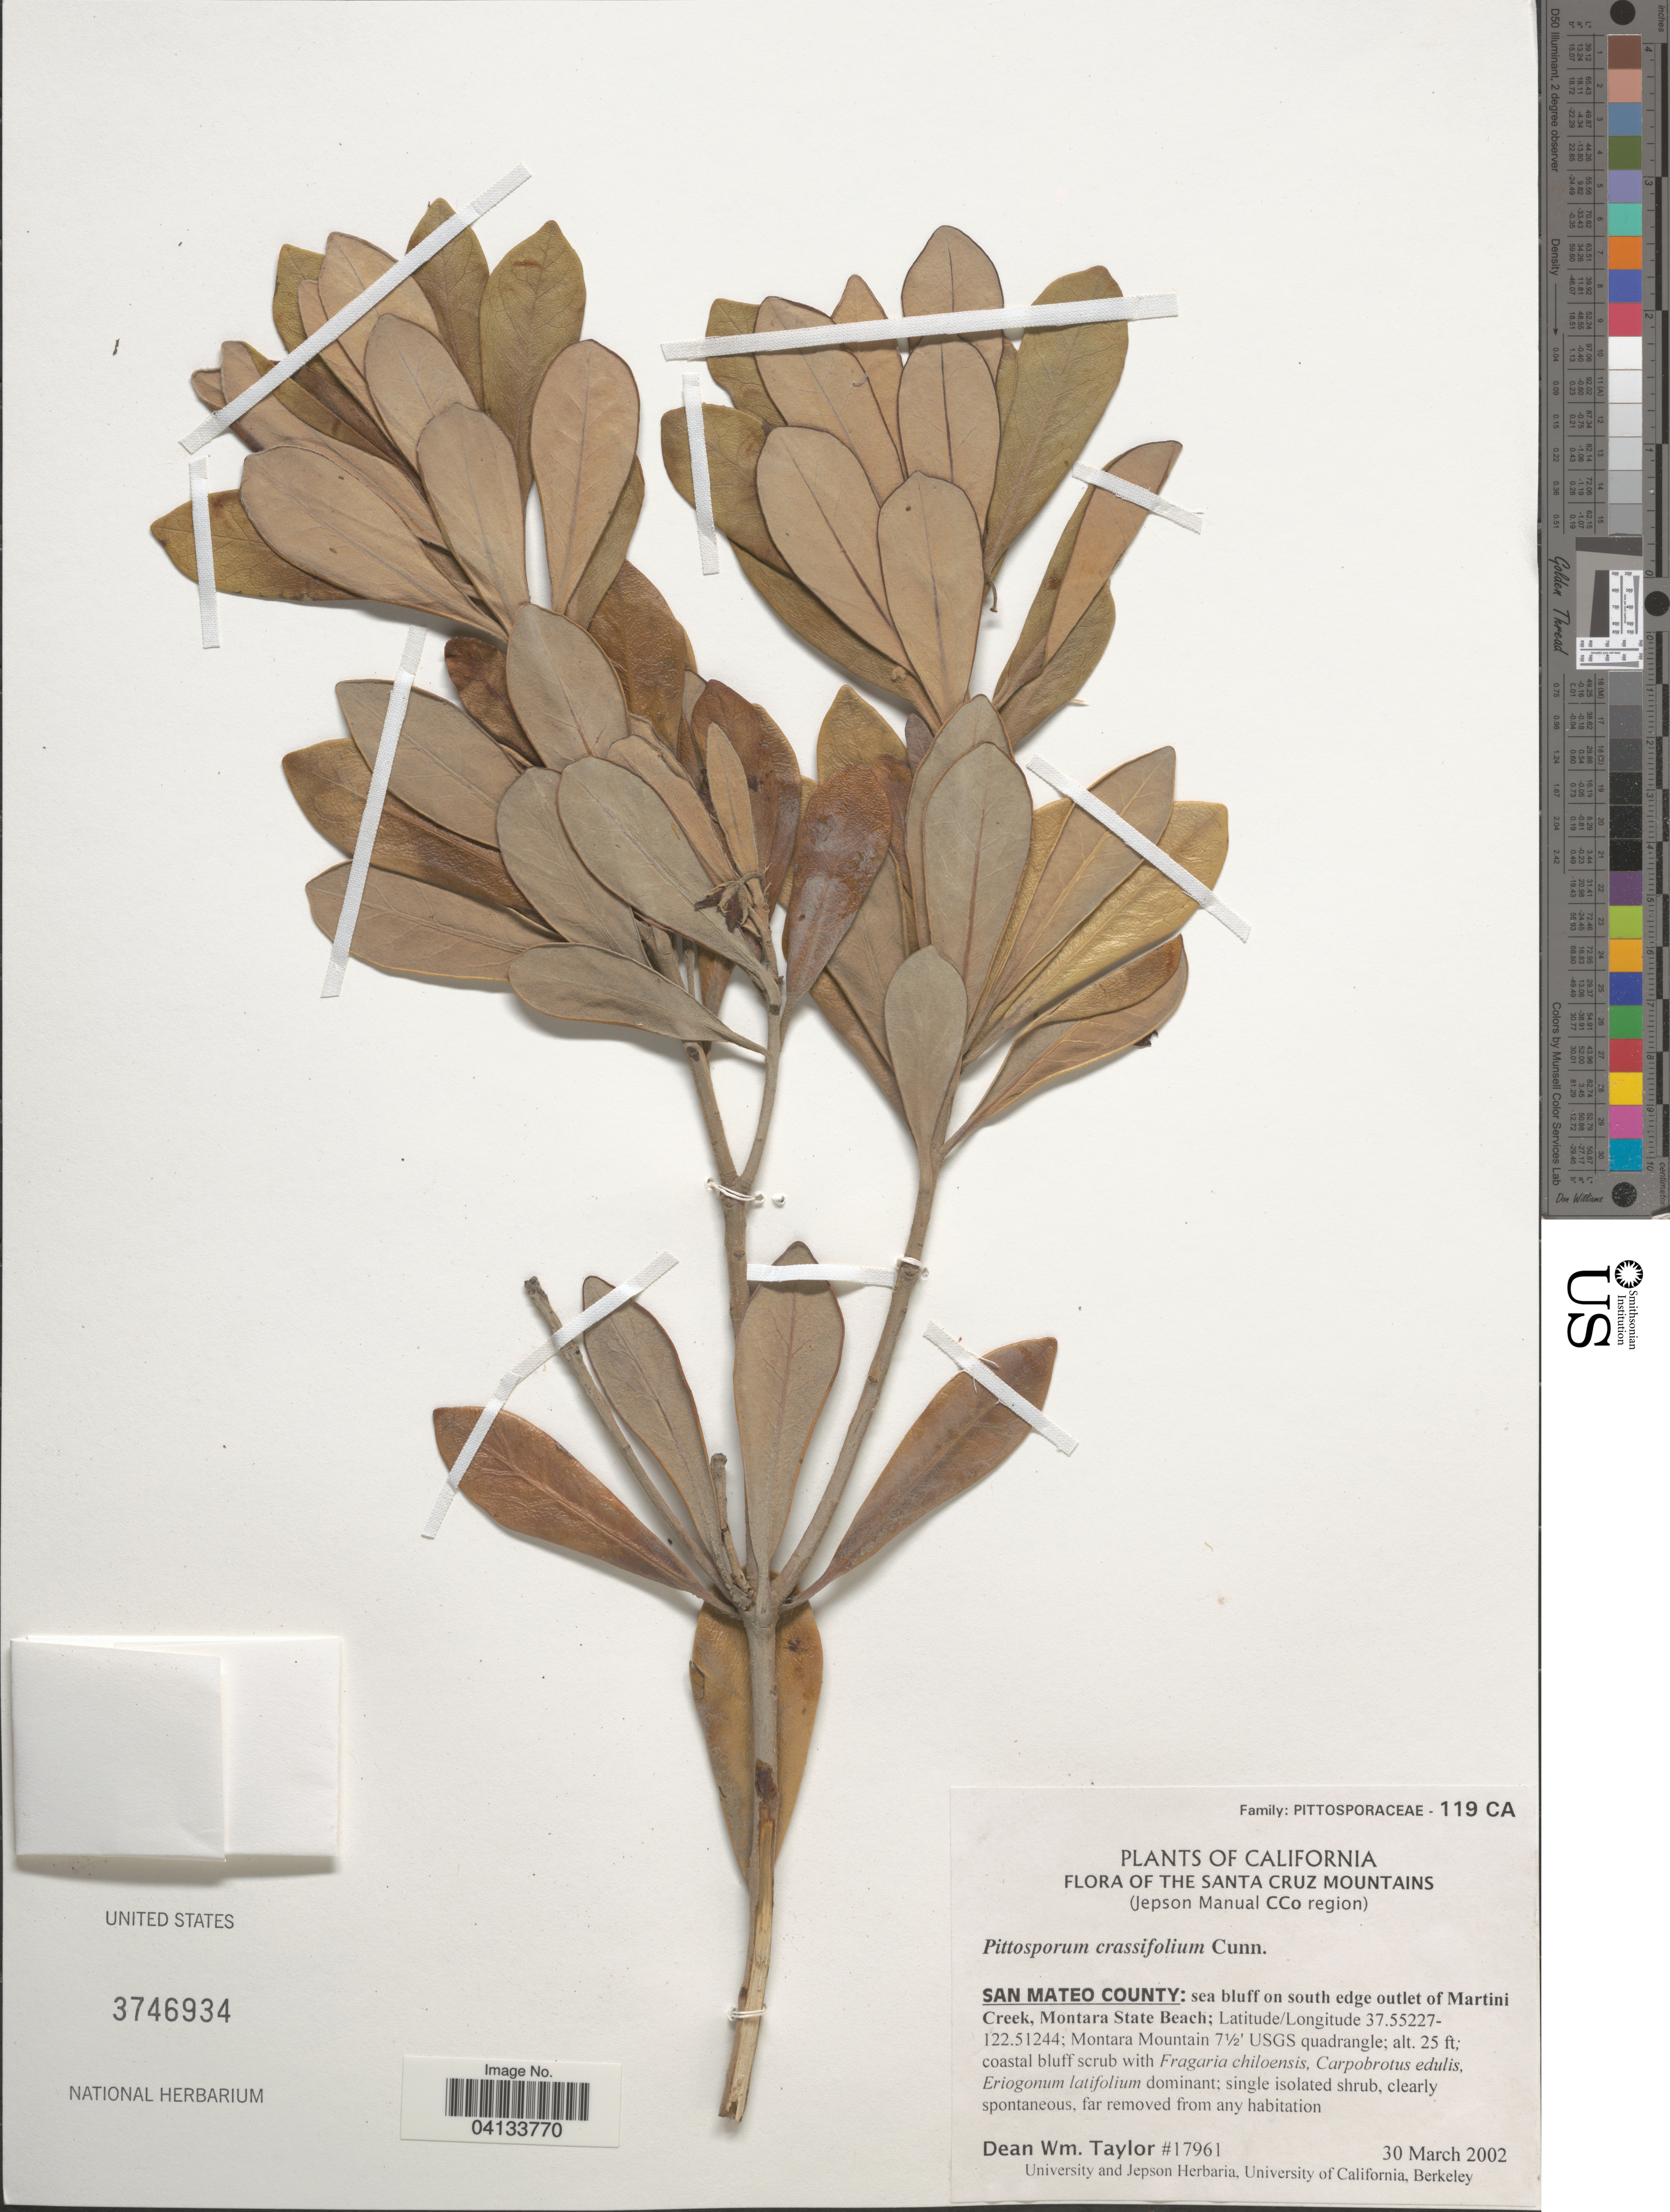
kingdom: Plantae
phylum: Tracheophyta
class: Magnoliopsida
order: Apiales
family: Pittosporaceae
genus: Pittosporum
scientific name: Pittosporum crassifolium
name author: Banks & Sol. ex A. Cunn.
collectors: D. W. Taylor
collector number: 17961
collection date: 2002-03-30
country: United States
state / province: California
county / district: San Mateo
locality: The Santa Cruz Mountains (Jepson Manual CCo region). San Mateo County: sea bluff on south edge outlet of Martini Creek, Montara State Beach; Montara Mountain 7½' USGS quadrangle.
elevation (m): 8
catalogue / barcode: US 3746934